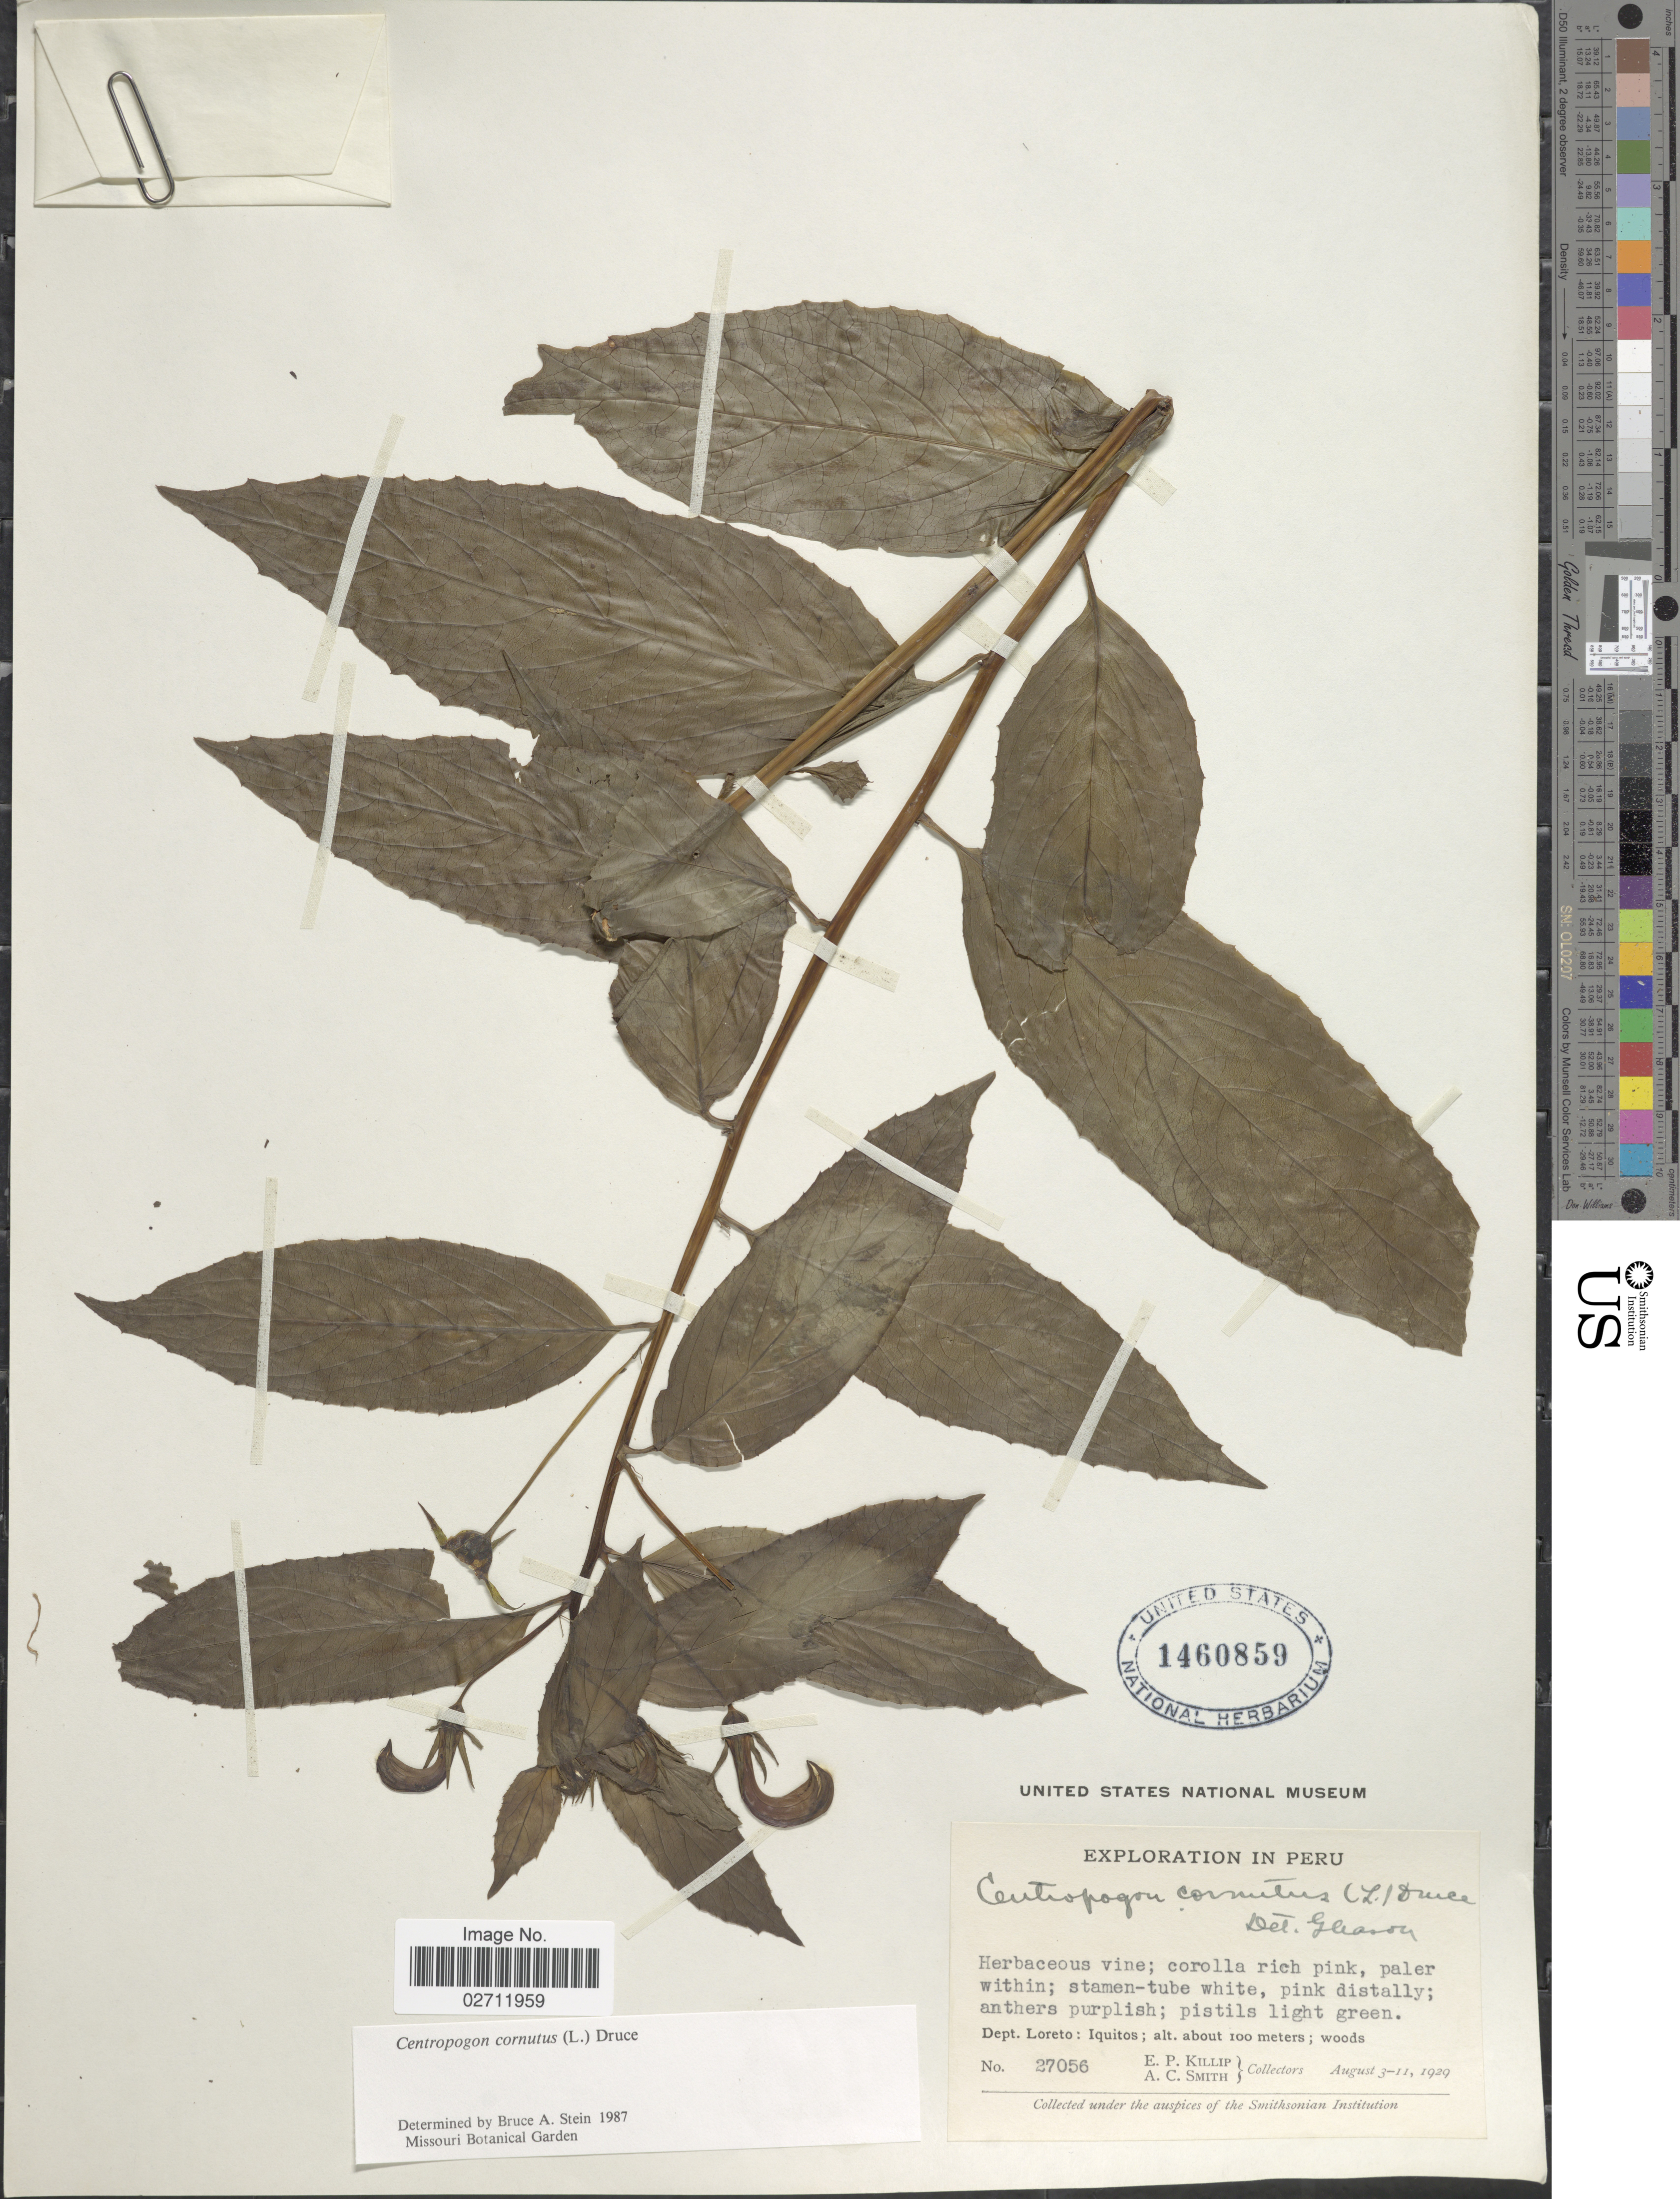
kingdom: Plantae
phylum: Tracheophyta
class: Magnoliopsida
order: Asterales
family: Campanulaceae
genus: Centropogon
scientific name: Centropogon cornutus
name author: (L.) Druce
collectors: E. P. Killip & A. C. Smith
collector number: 27056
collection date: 1929-08-03/1929-08-11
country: Peru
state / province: Loreto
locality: Iquitos.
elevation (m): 100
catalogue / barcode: US 1460859